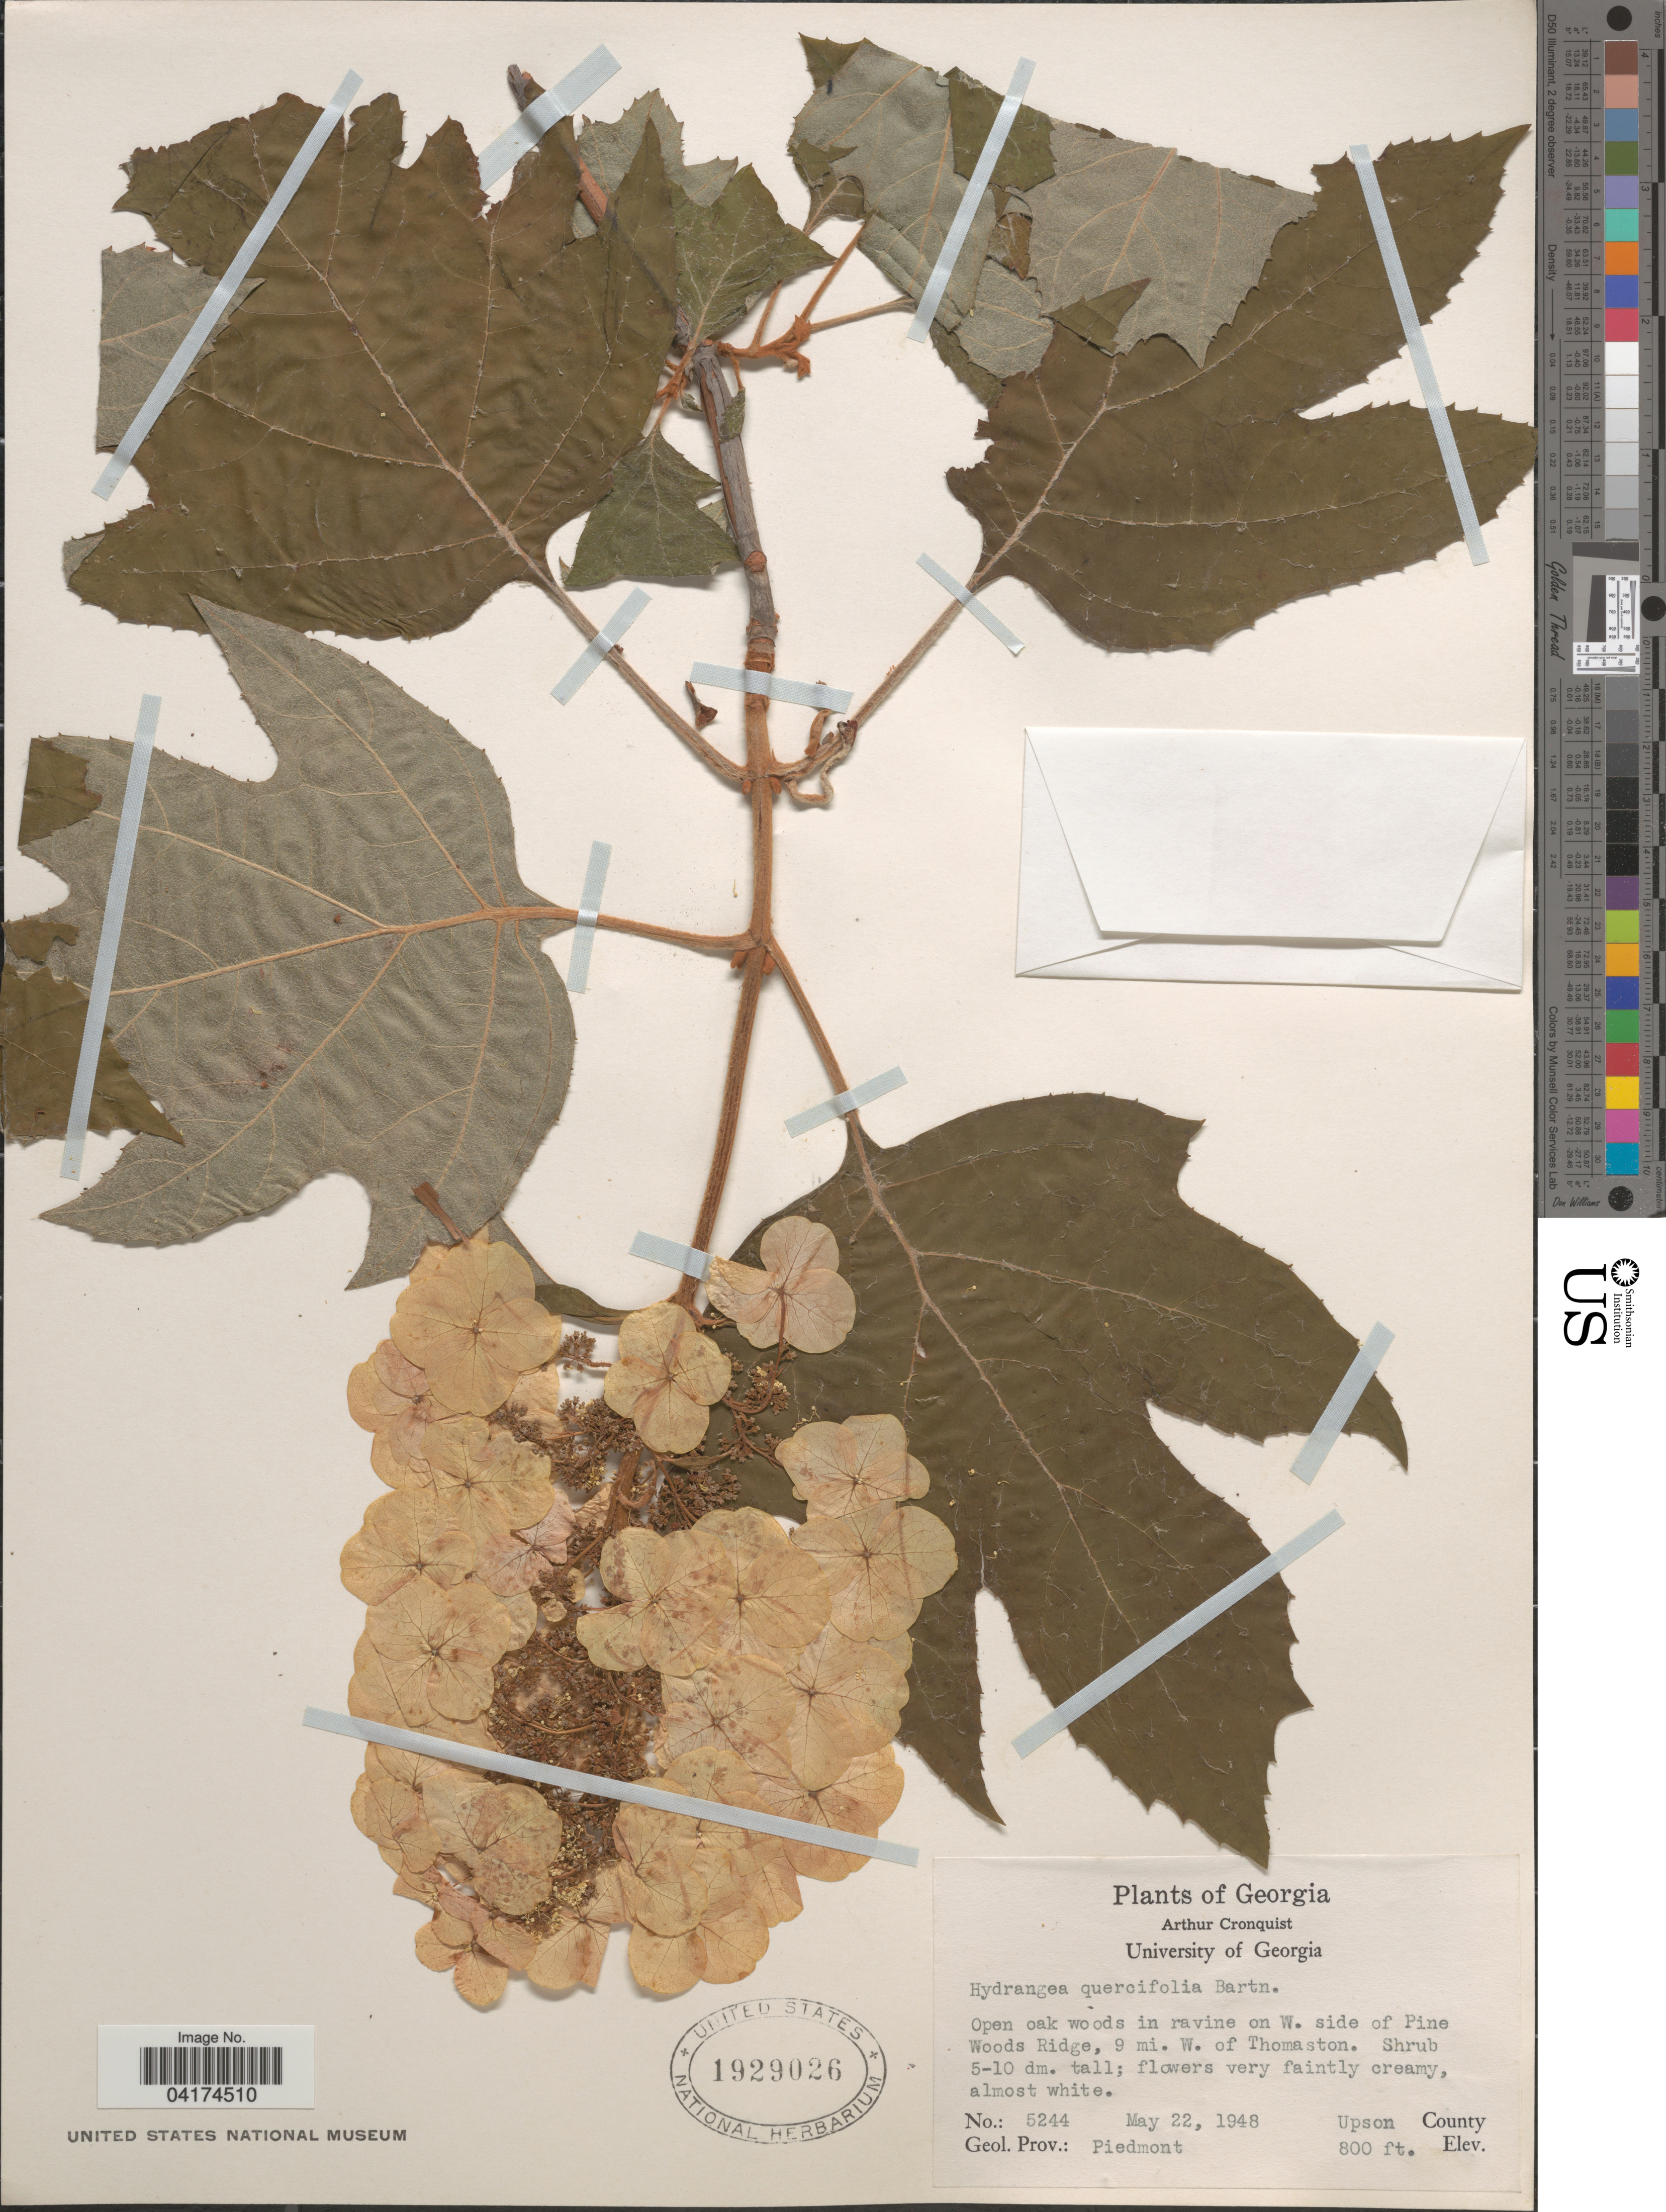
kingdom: Plantae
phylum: Tracheophyta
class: Magnoliopsida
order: Cornales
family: Hydrangeaceae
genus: Hydrangea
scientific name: Hydrangea quercifolia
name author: W. Bartram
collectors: A. J. Cronquist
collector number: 5244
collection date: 1948-05-22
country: United States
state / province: Georgia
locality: Open oak woods in ravine on W. side of Pine Woods Ridge, 9 mi. W. of Thomaston. Geol. Prov.: Piedmont. Upson County.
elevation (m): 244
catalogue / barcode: US 1929026